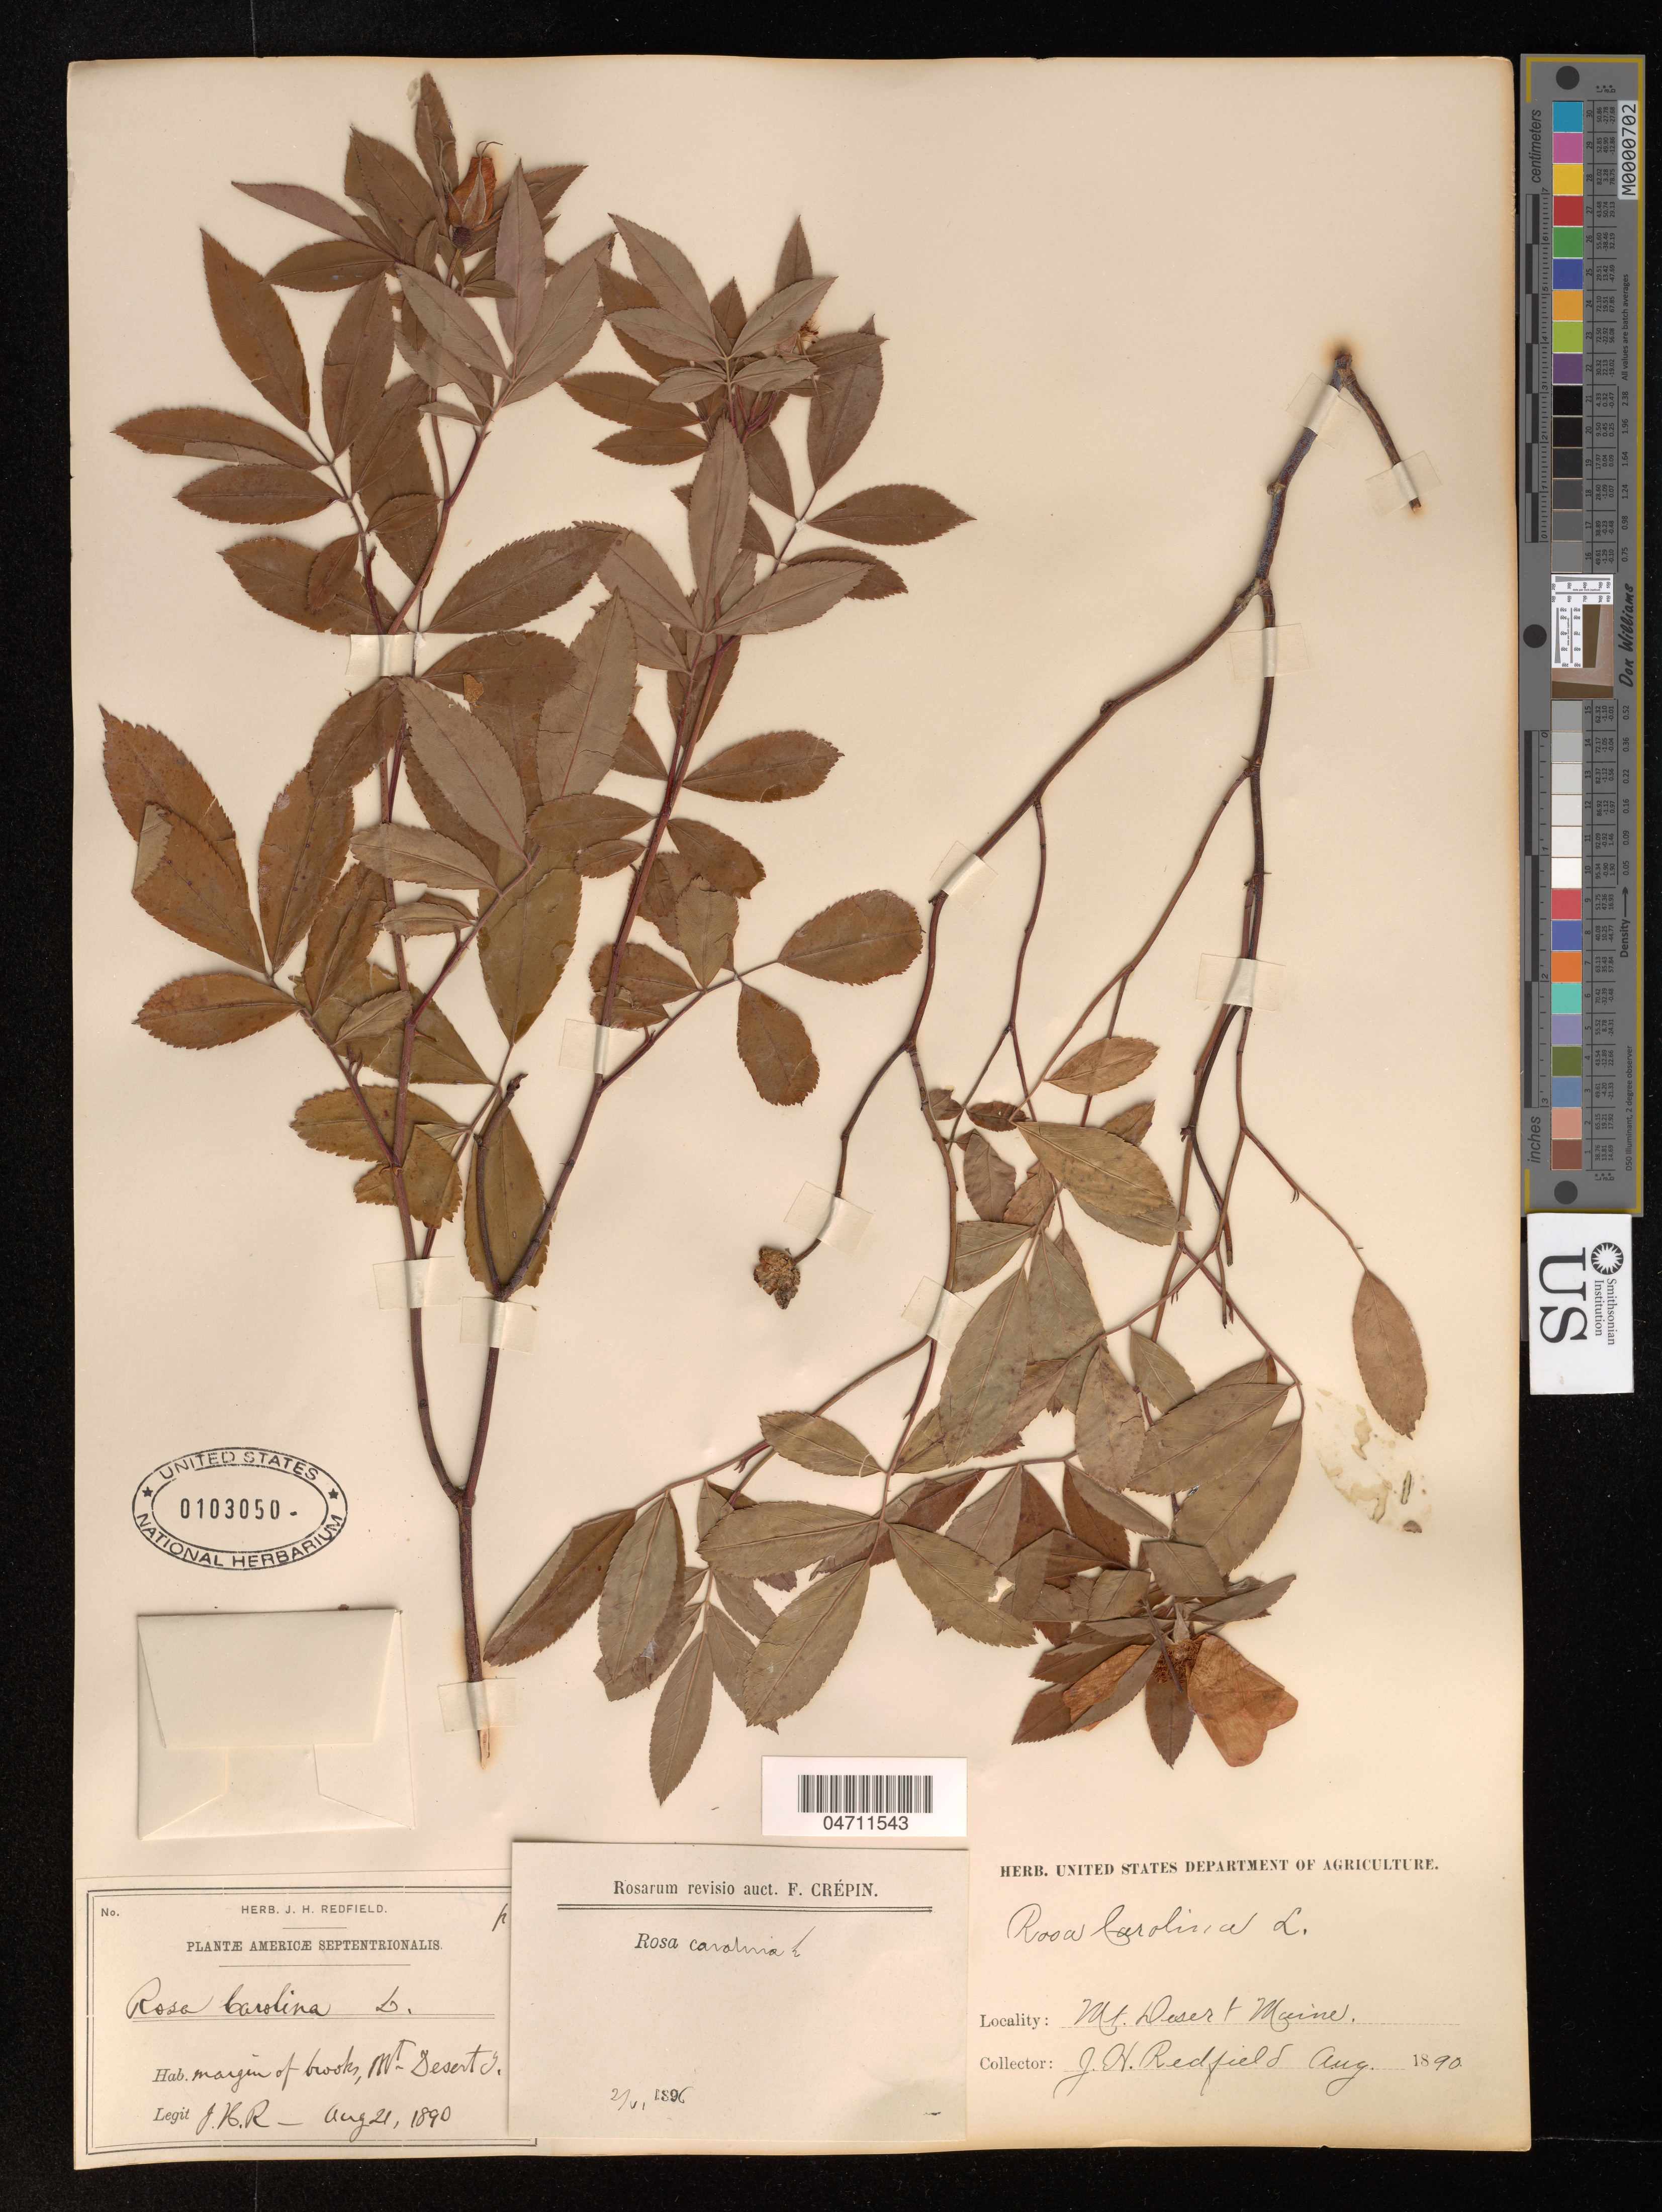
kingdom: Plantae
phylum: Tracheophyta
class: Magnoliopsida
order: Rosales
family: Rosaceae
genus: Rosa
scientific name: Rosa carolina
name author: L.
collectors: J. Redfield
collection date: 1890-08-21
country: United States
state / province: Maine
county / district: Hancock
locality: Mount Desert Island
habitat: margin of brooks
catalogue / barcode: US 103051